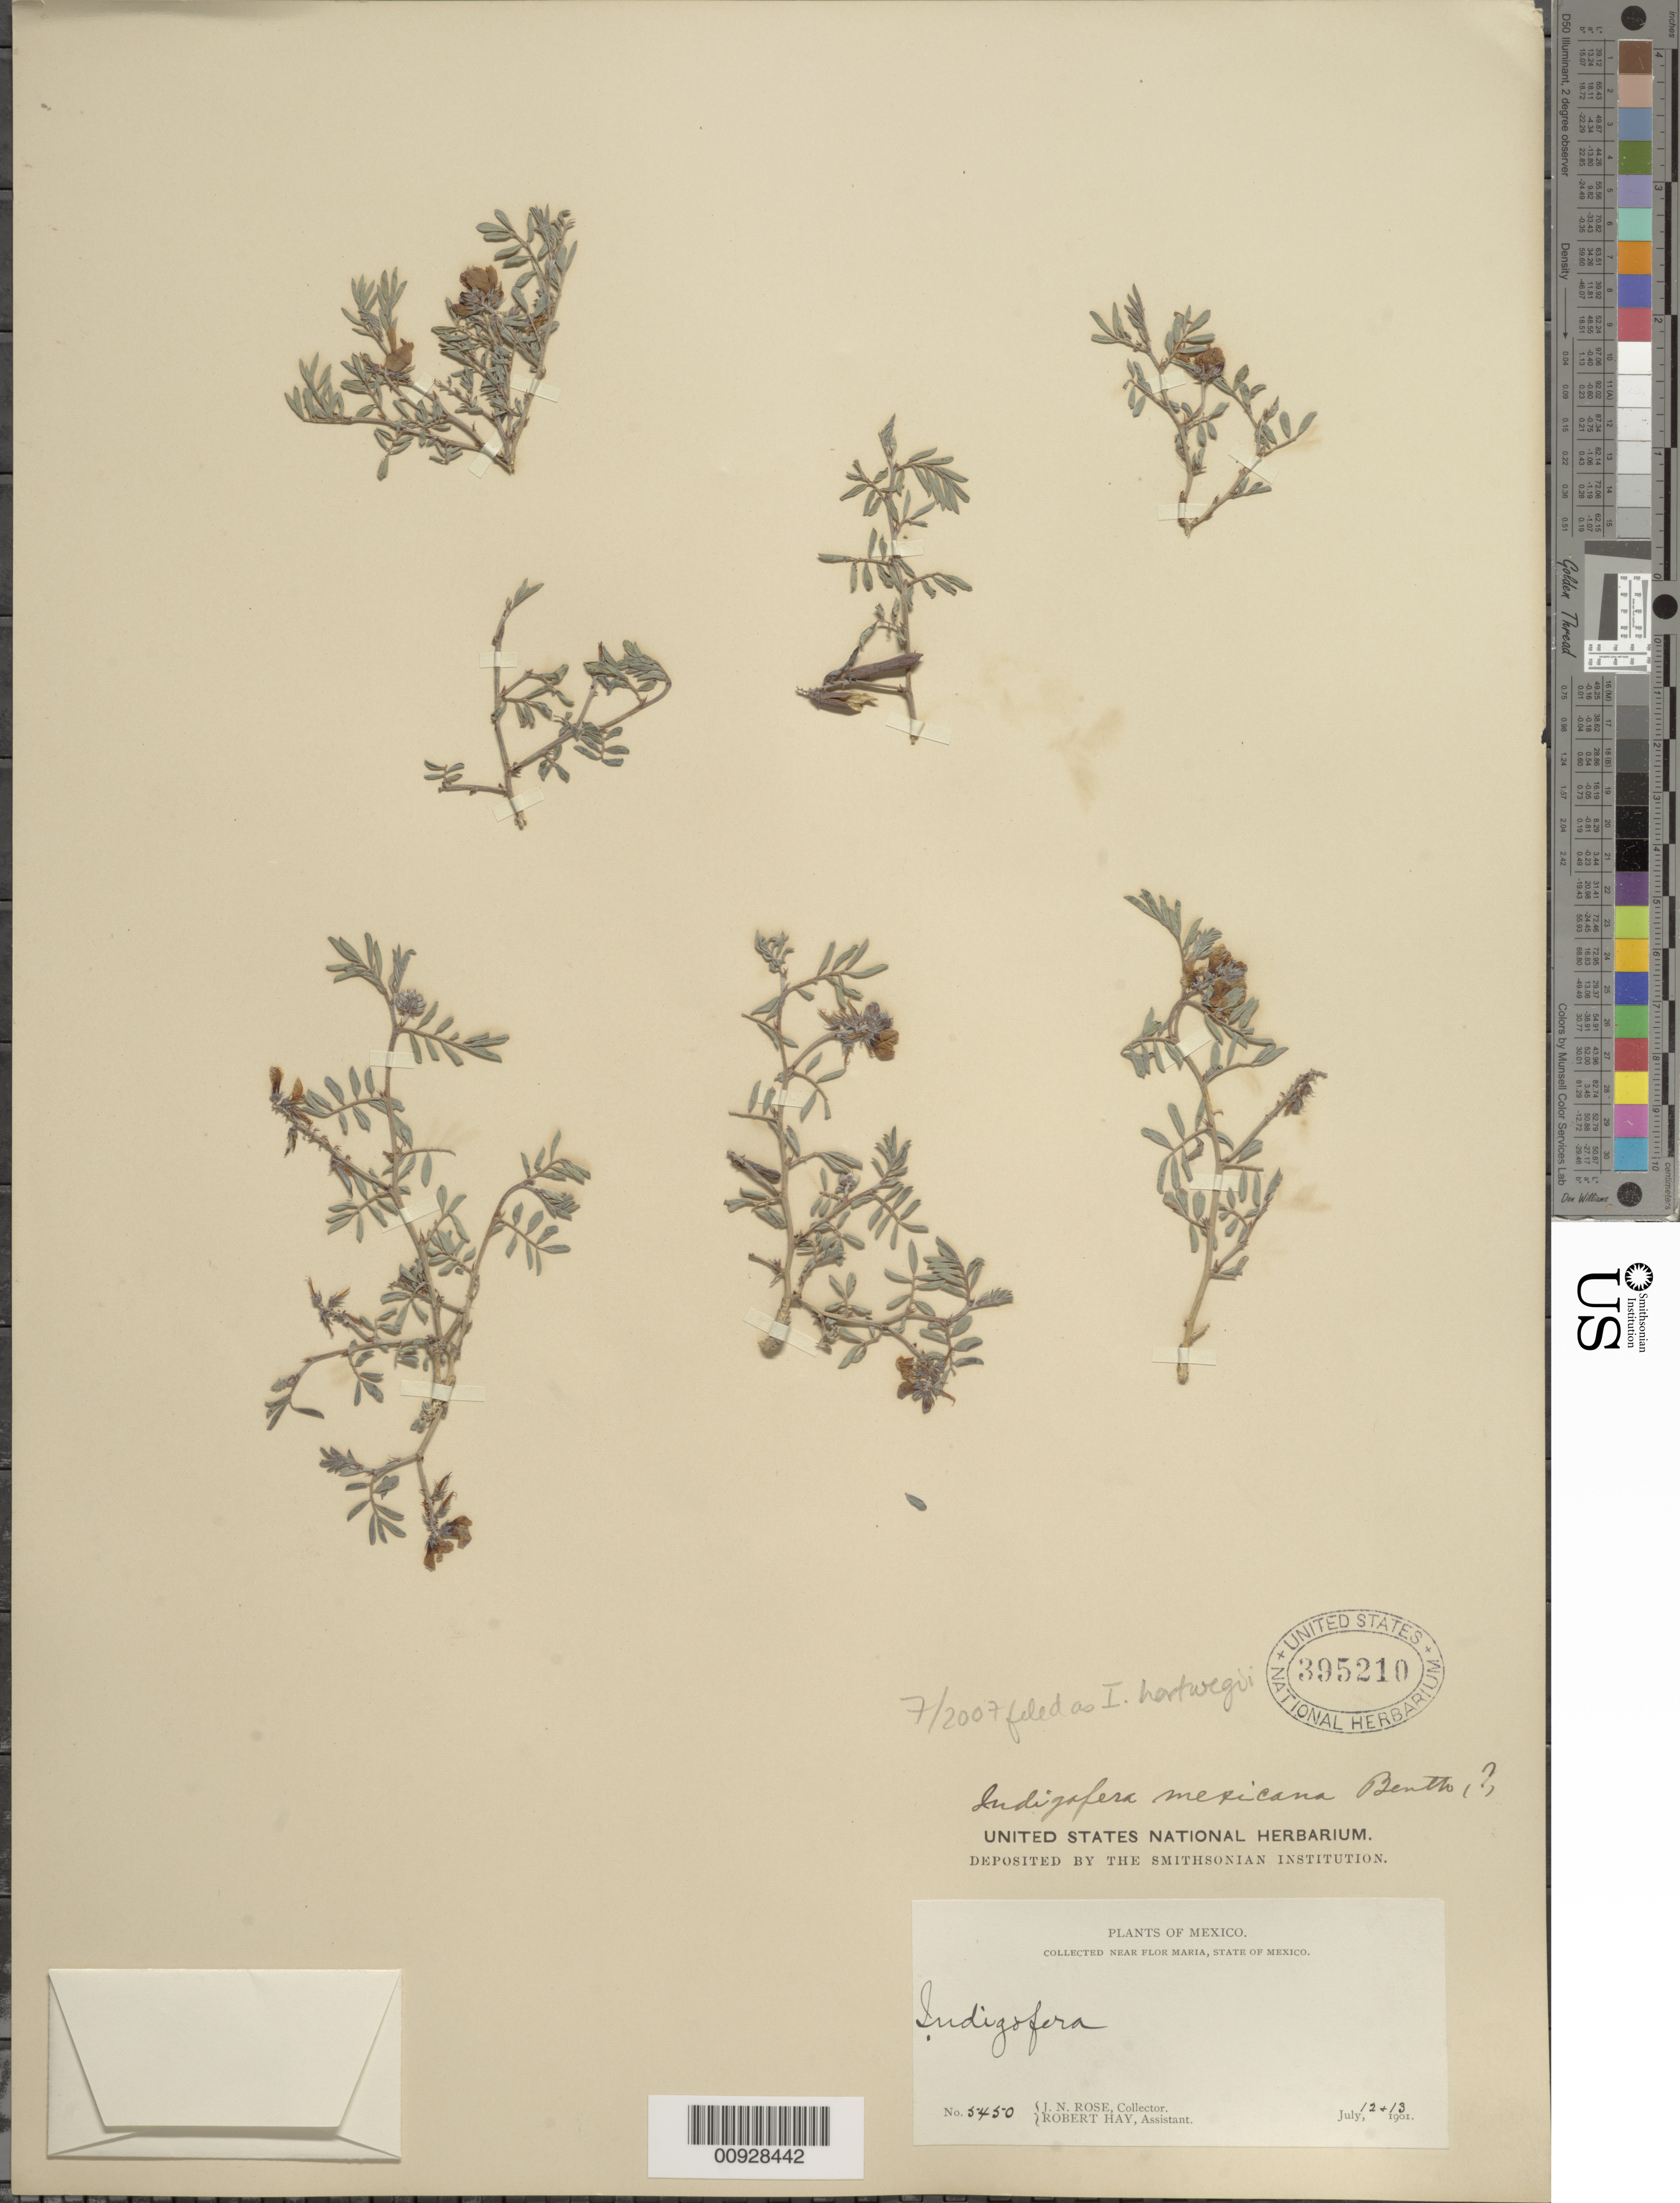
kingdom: Plantae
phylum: Tracheophyta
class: Magnoliopsida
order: Fabales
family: Fabaceae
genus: Indigofera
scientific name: Indigofera hartwegii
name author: Rydb.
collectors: J. N. Rose & R. Hay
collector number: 5450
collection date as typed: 12 Jul 1901 to 13 Jul 1901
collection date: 1901-07-12/1901-07-13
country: Mexico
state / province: México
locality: Near Flor Maria, State of Mexico.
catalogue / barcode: US 395210